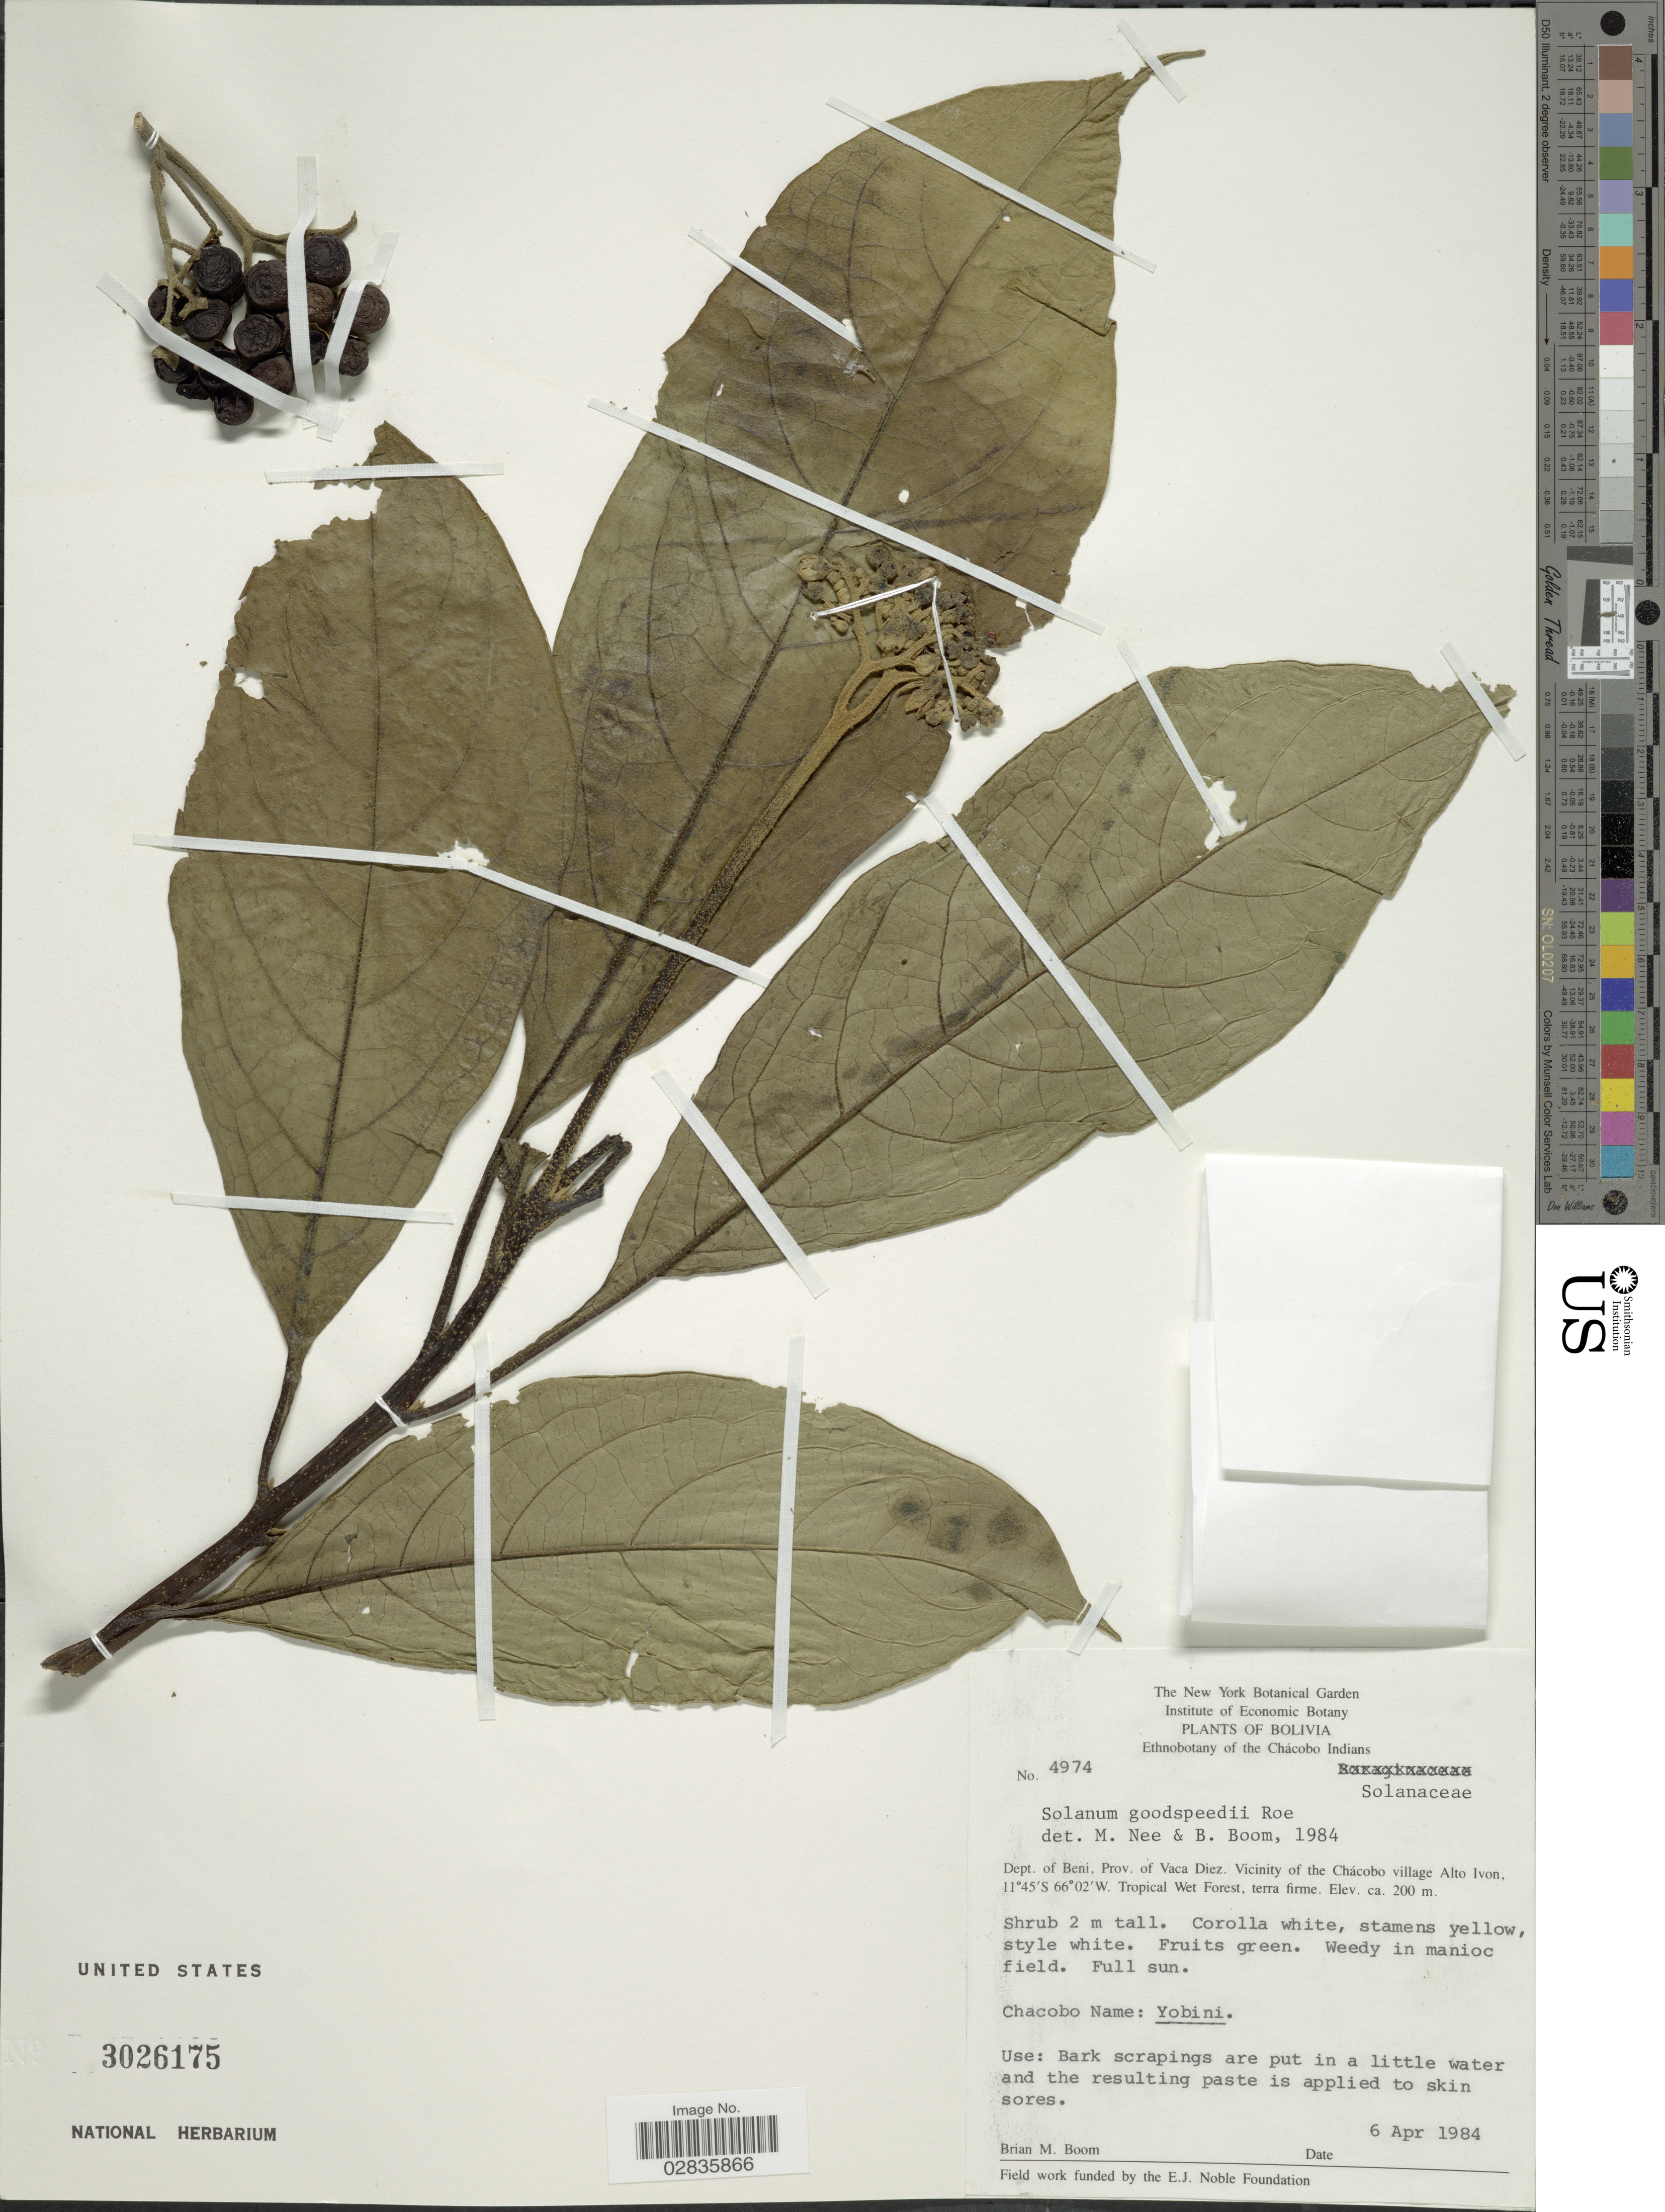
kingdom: Plantae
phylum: Tracheophyta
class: Magnoliopsida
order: Solanales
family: Solanaceae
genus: Solanum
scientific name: Solanum goodspeedii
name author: K.E. Roe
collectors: B. M. Boom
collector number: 4974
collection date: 1984-04-06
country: Bolivia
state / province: Beni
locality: Dept. of Beni, Prov. of Vaca Diez. Vicinity of Chácobo village Alto Ivon. Tropical Wet Forest, terra firme.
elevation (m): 200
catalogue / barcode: US 3026175